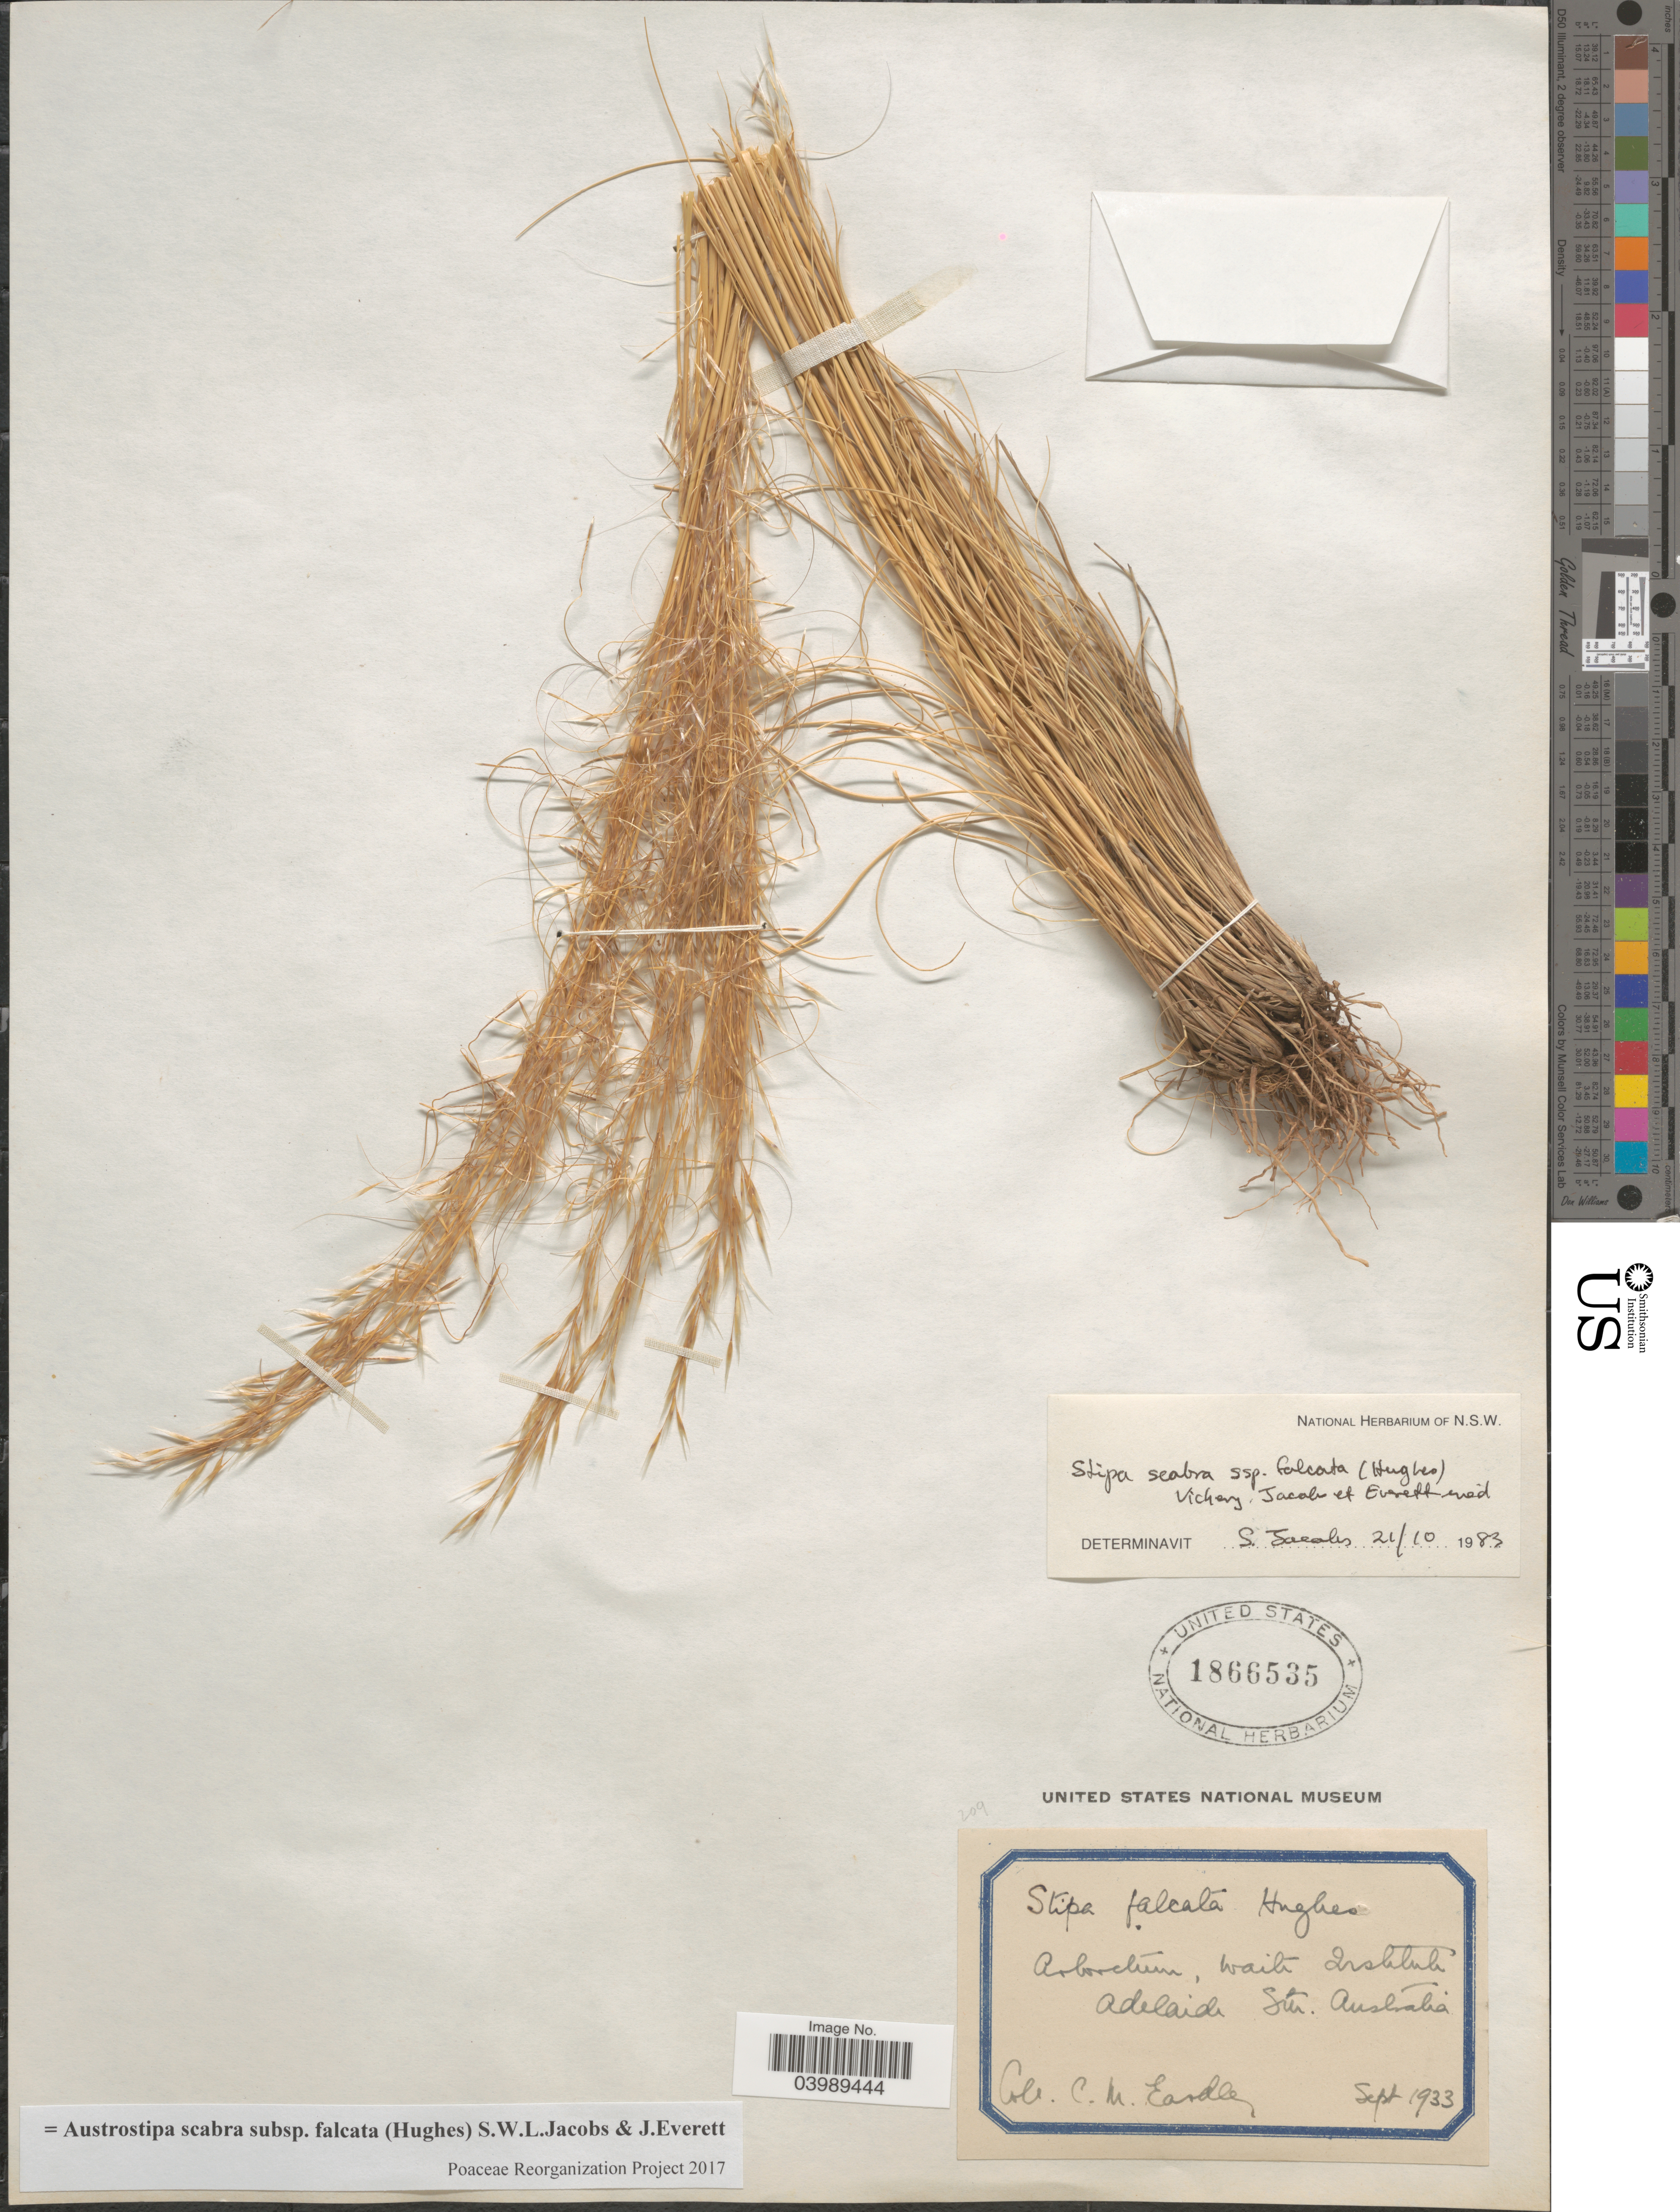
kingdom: Plantae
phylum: Tracheophyta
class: Liliopsida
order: Poales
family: Poaceae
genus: Austrostipa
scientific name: Austrostipa scabra subsp. falcata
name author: (Hughes) S.W.L. Jacobs & J. Everett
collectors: C. Eardley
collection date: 1933-09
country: Australia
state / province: South Australia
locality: Adelaide.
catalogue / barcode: US 1866535